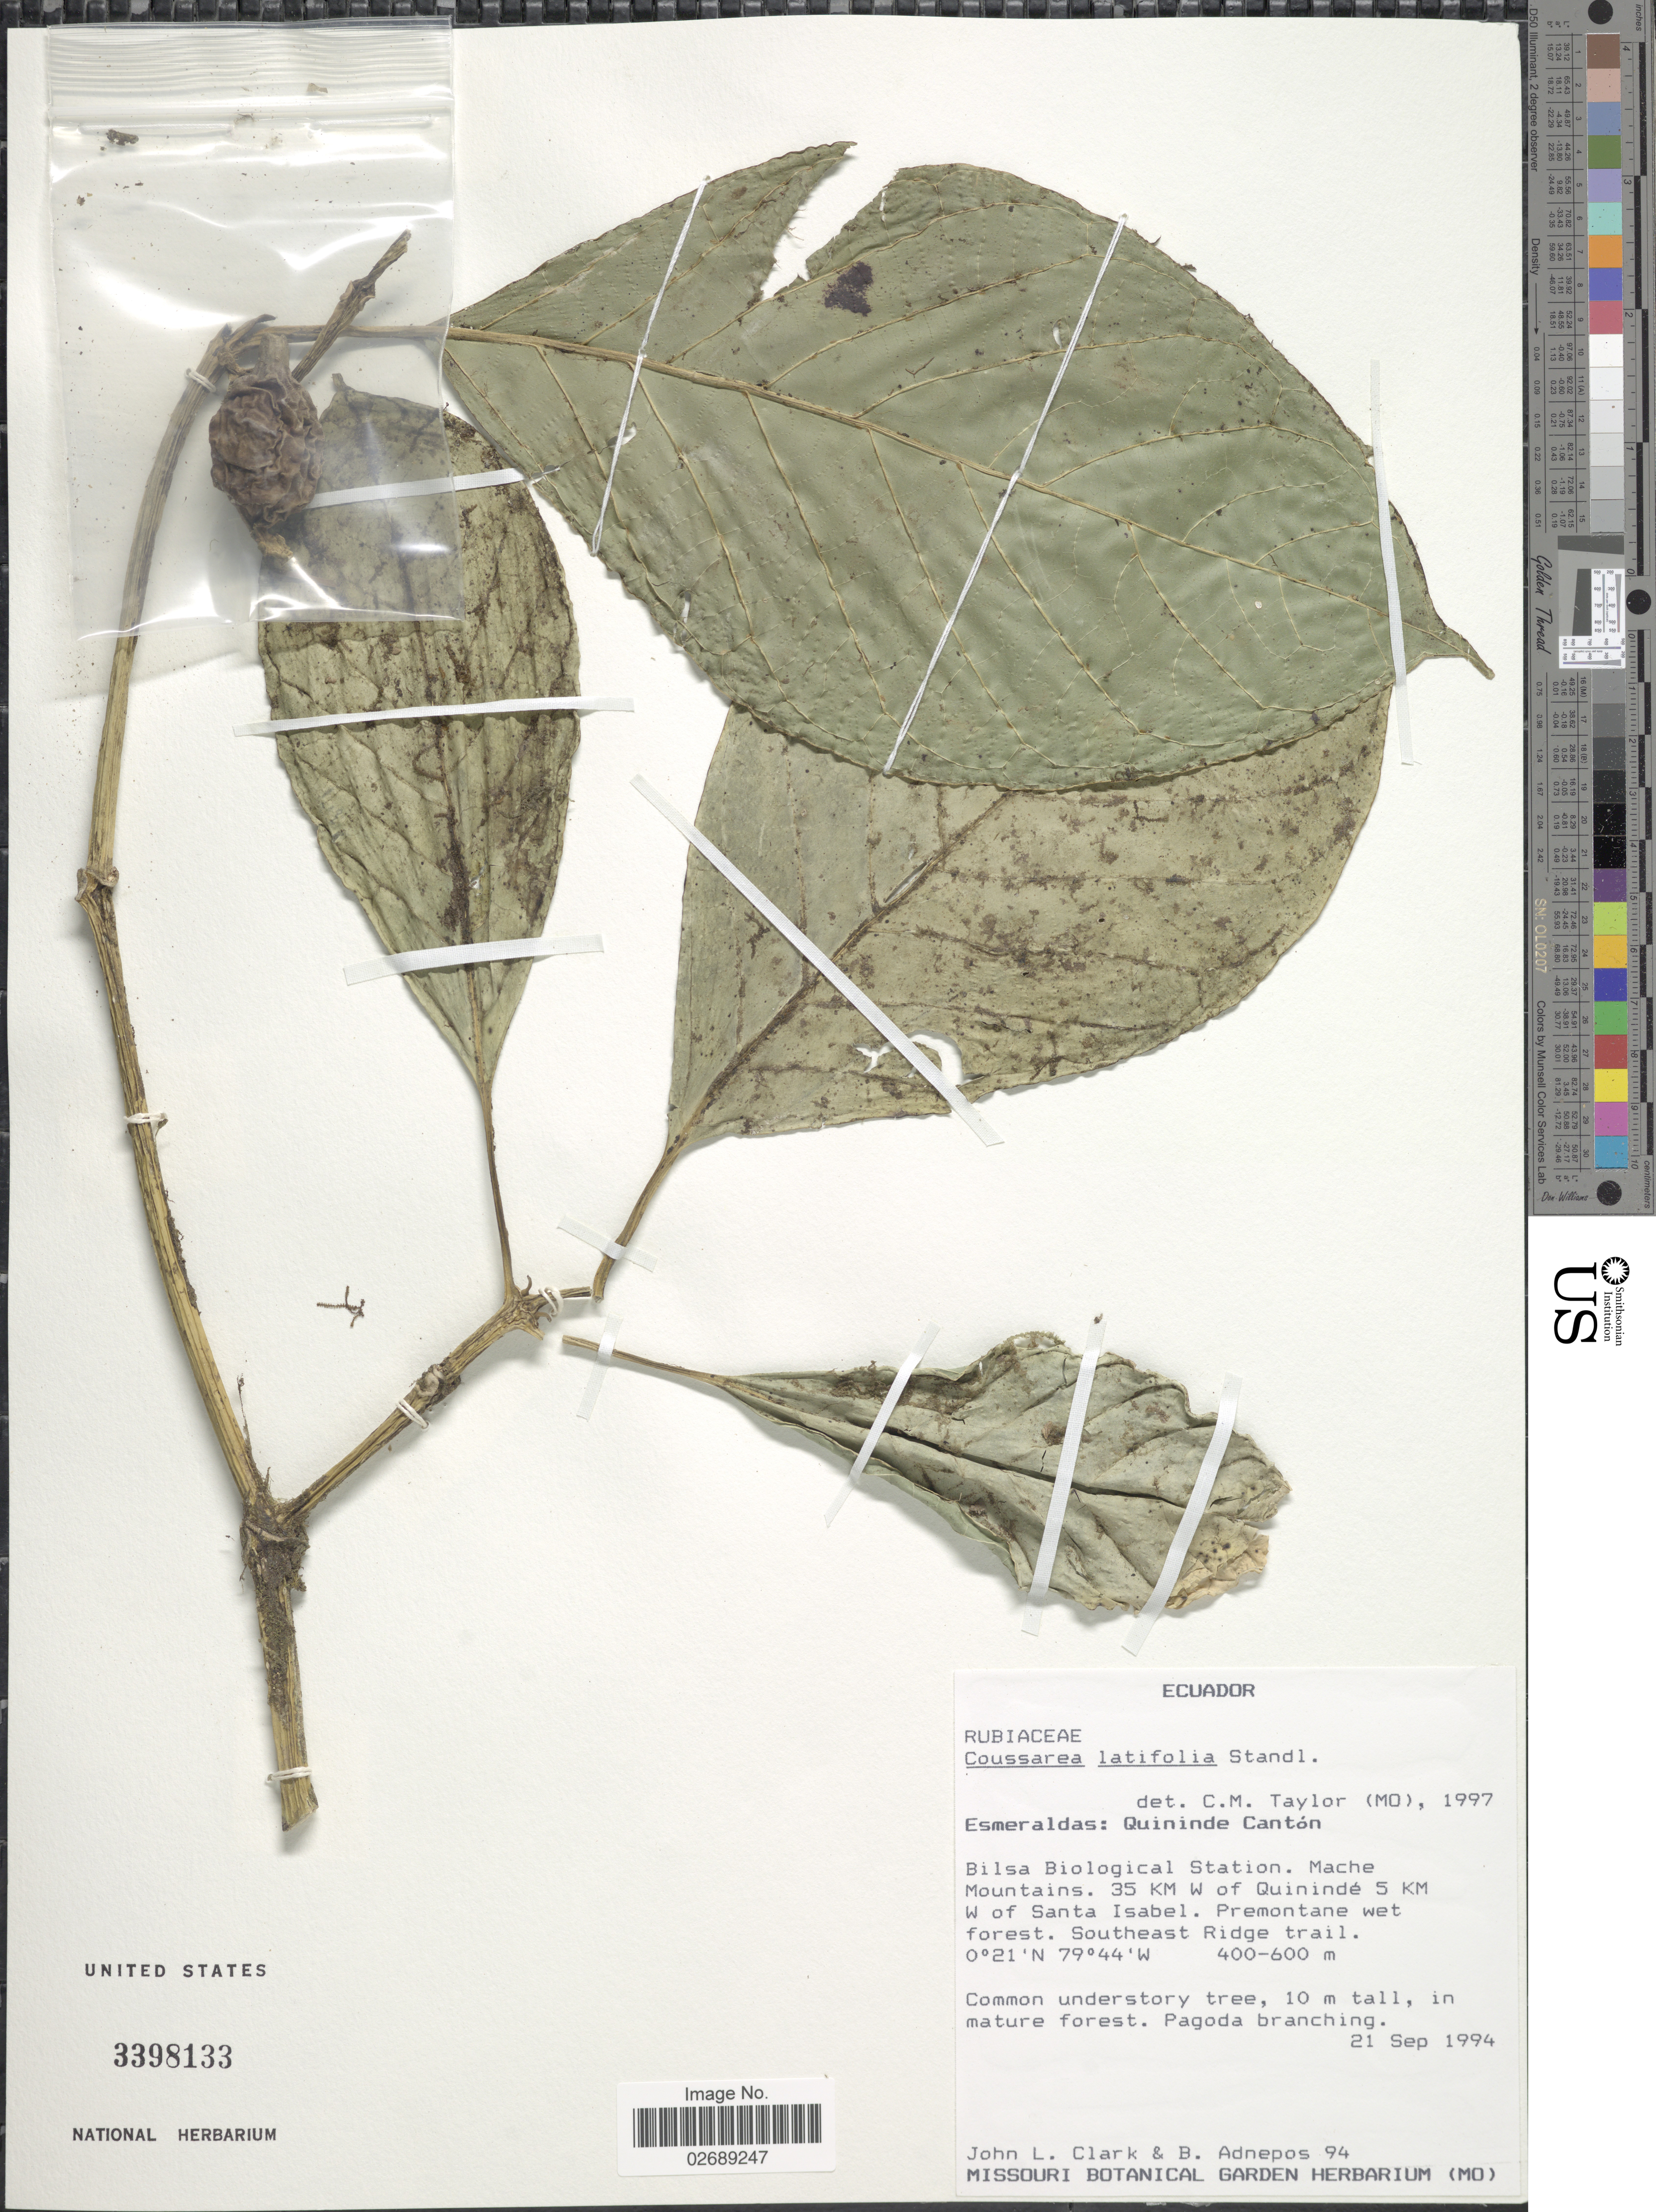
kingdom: Plantae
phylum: Tracheophyta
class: Magnoliopsida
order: Gentianales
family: Rubiaceae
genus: Coussarea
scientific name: Coussarea latifolia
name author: Standl.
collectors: J. L. Clark & B. Adnepos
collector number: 94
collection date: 1994-09-21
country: Ecuador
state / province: Esmeraldas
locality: Quininde Canton, Bilsa Biological Station. Mache Mountains, 35 KM W of Quininde 5 km W of Santa Isabel. Premontane wet forest. Southeast Ridge trail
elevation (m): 400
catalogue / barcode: US 3398133